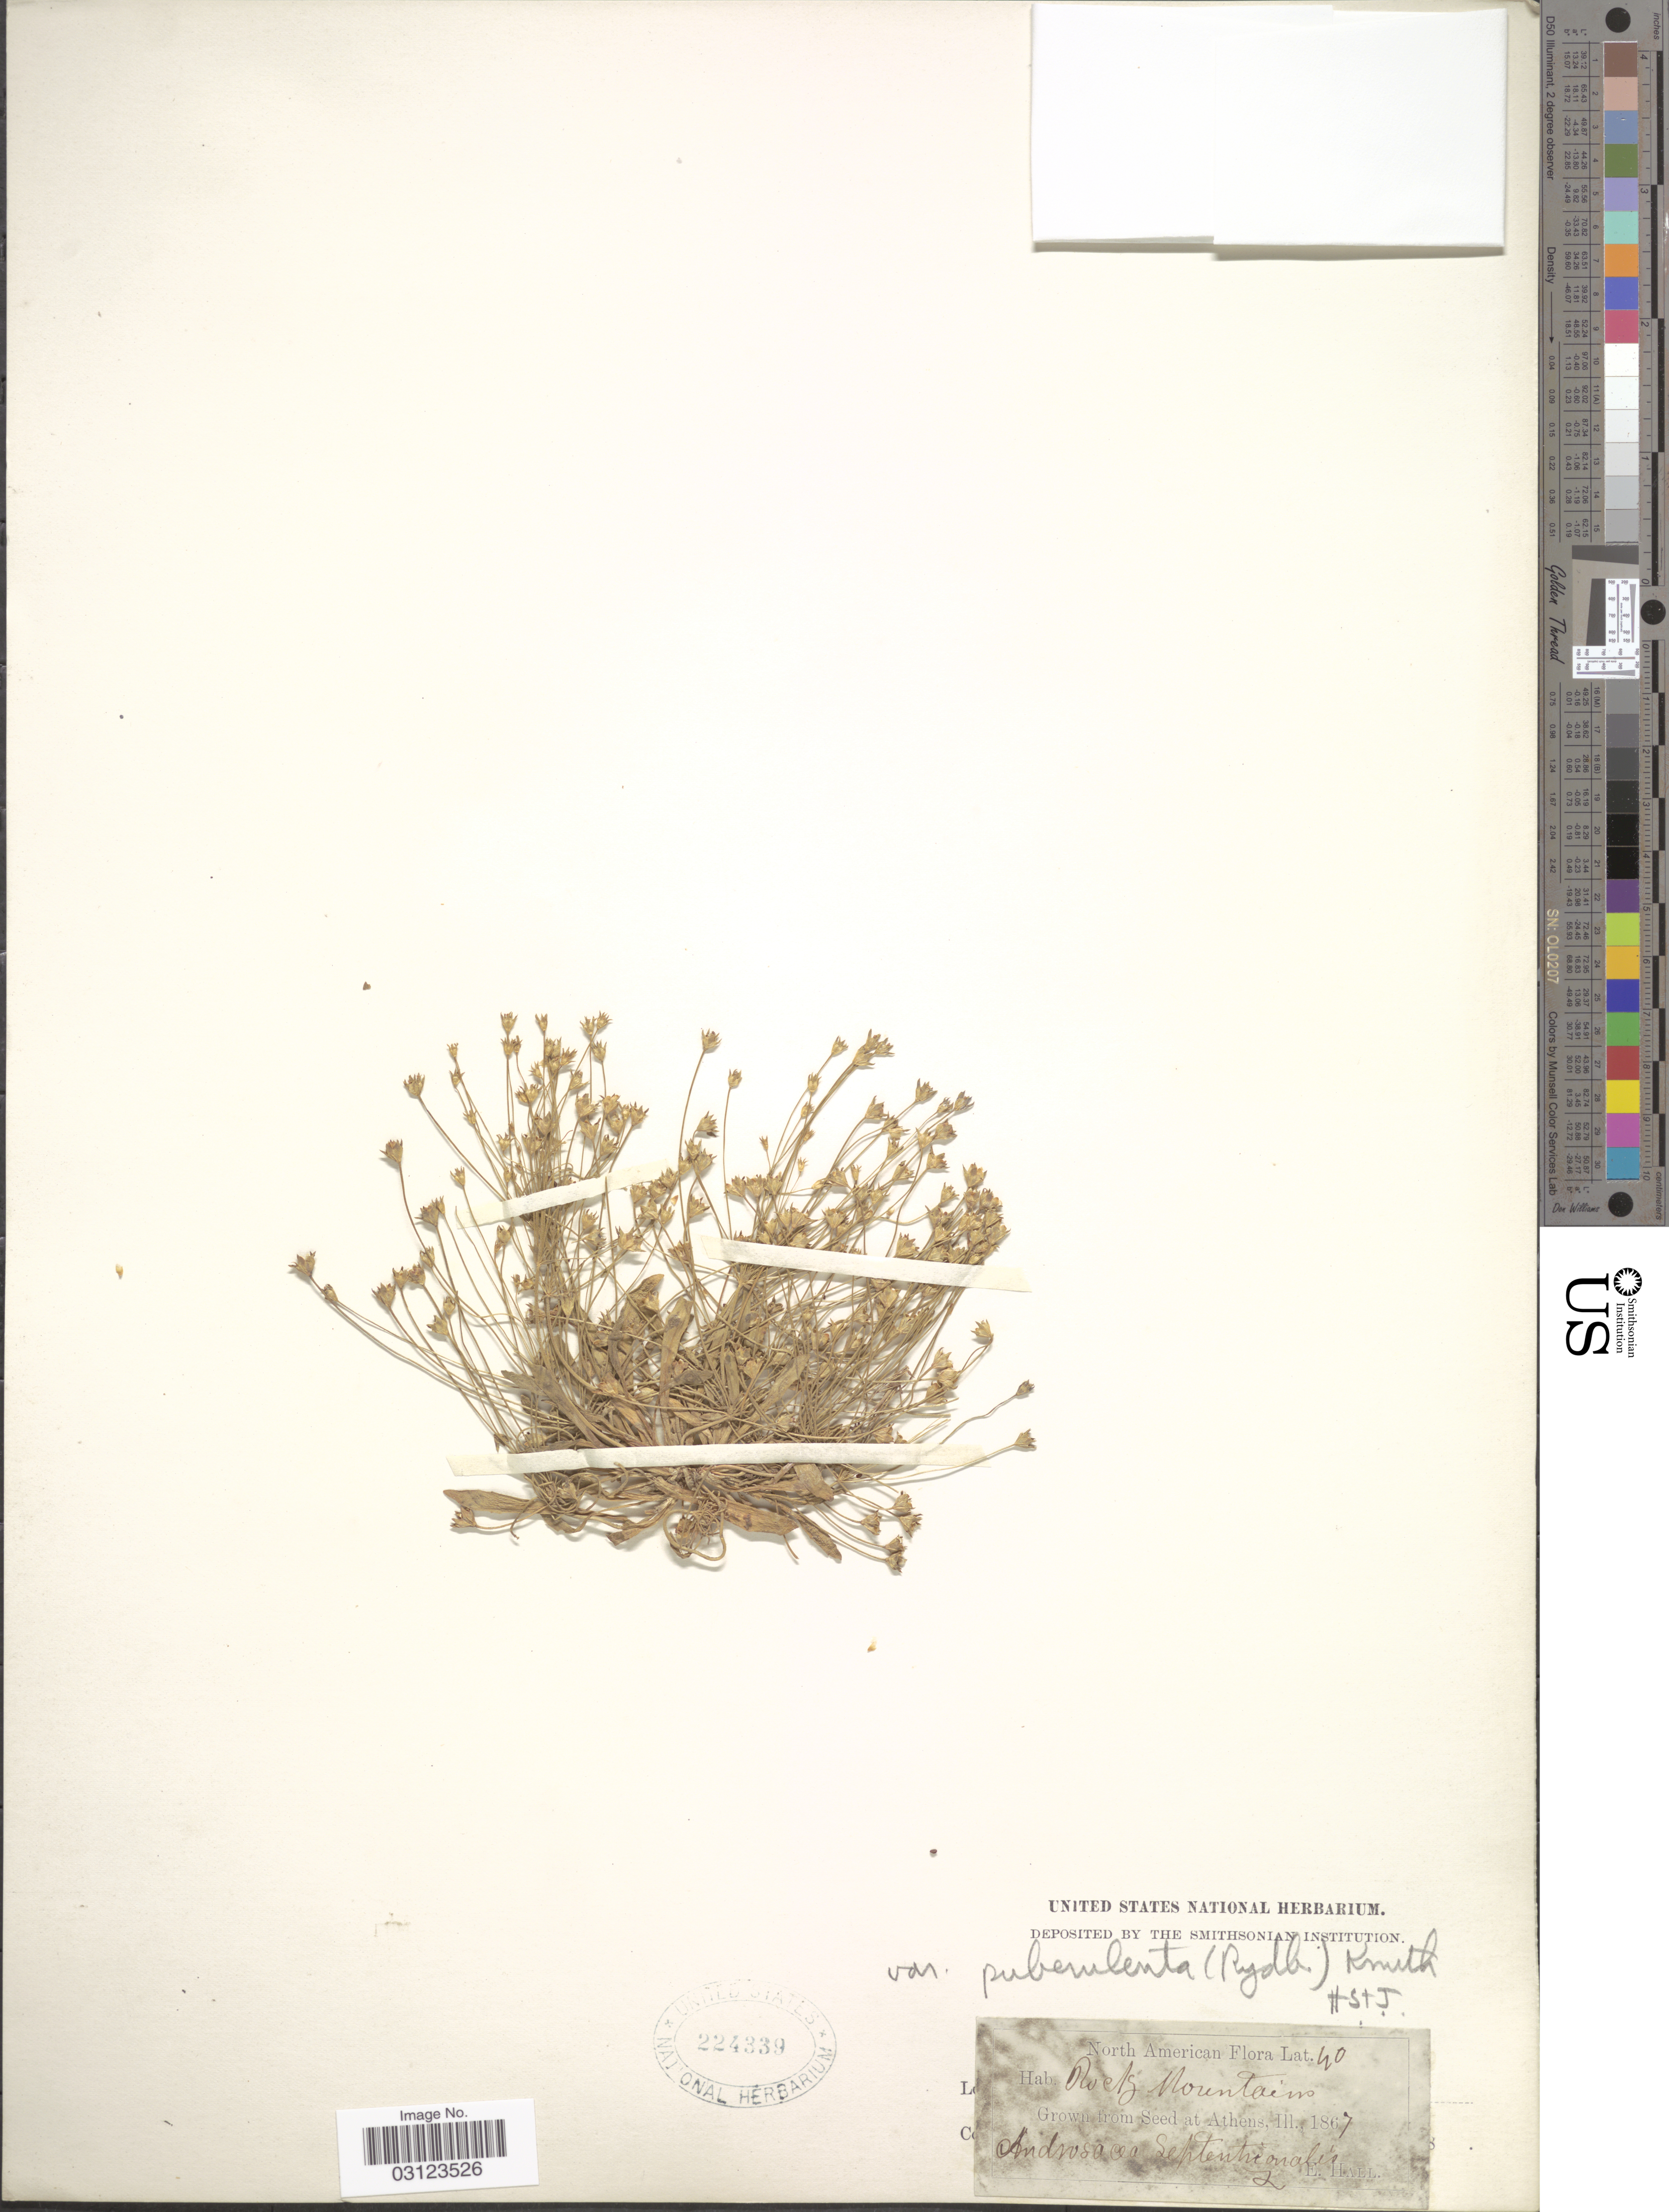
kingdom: Plantae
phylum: Tracheophyta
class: Magnoliopsida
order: Ericales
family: Primulaceae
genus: Androsace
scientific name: Androsace septentrionalis var. puberulenta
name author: (Rydb.) R. Knuth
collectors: E. Hall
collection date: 1867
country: United States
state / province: Illinois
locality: Grown from Seed at Athens.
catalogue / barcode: US 224339